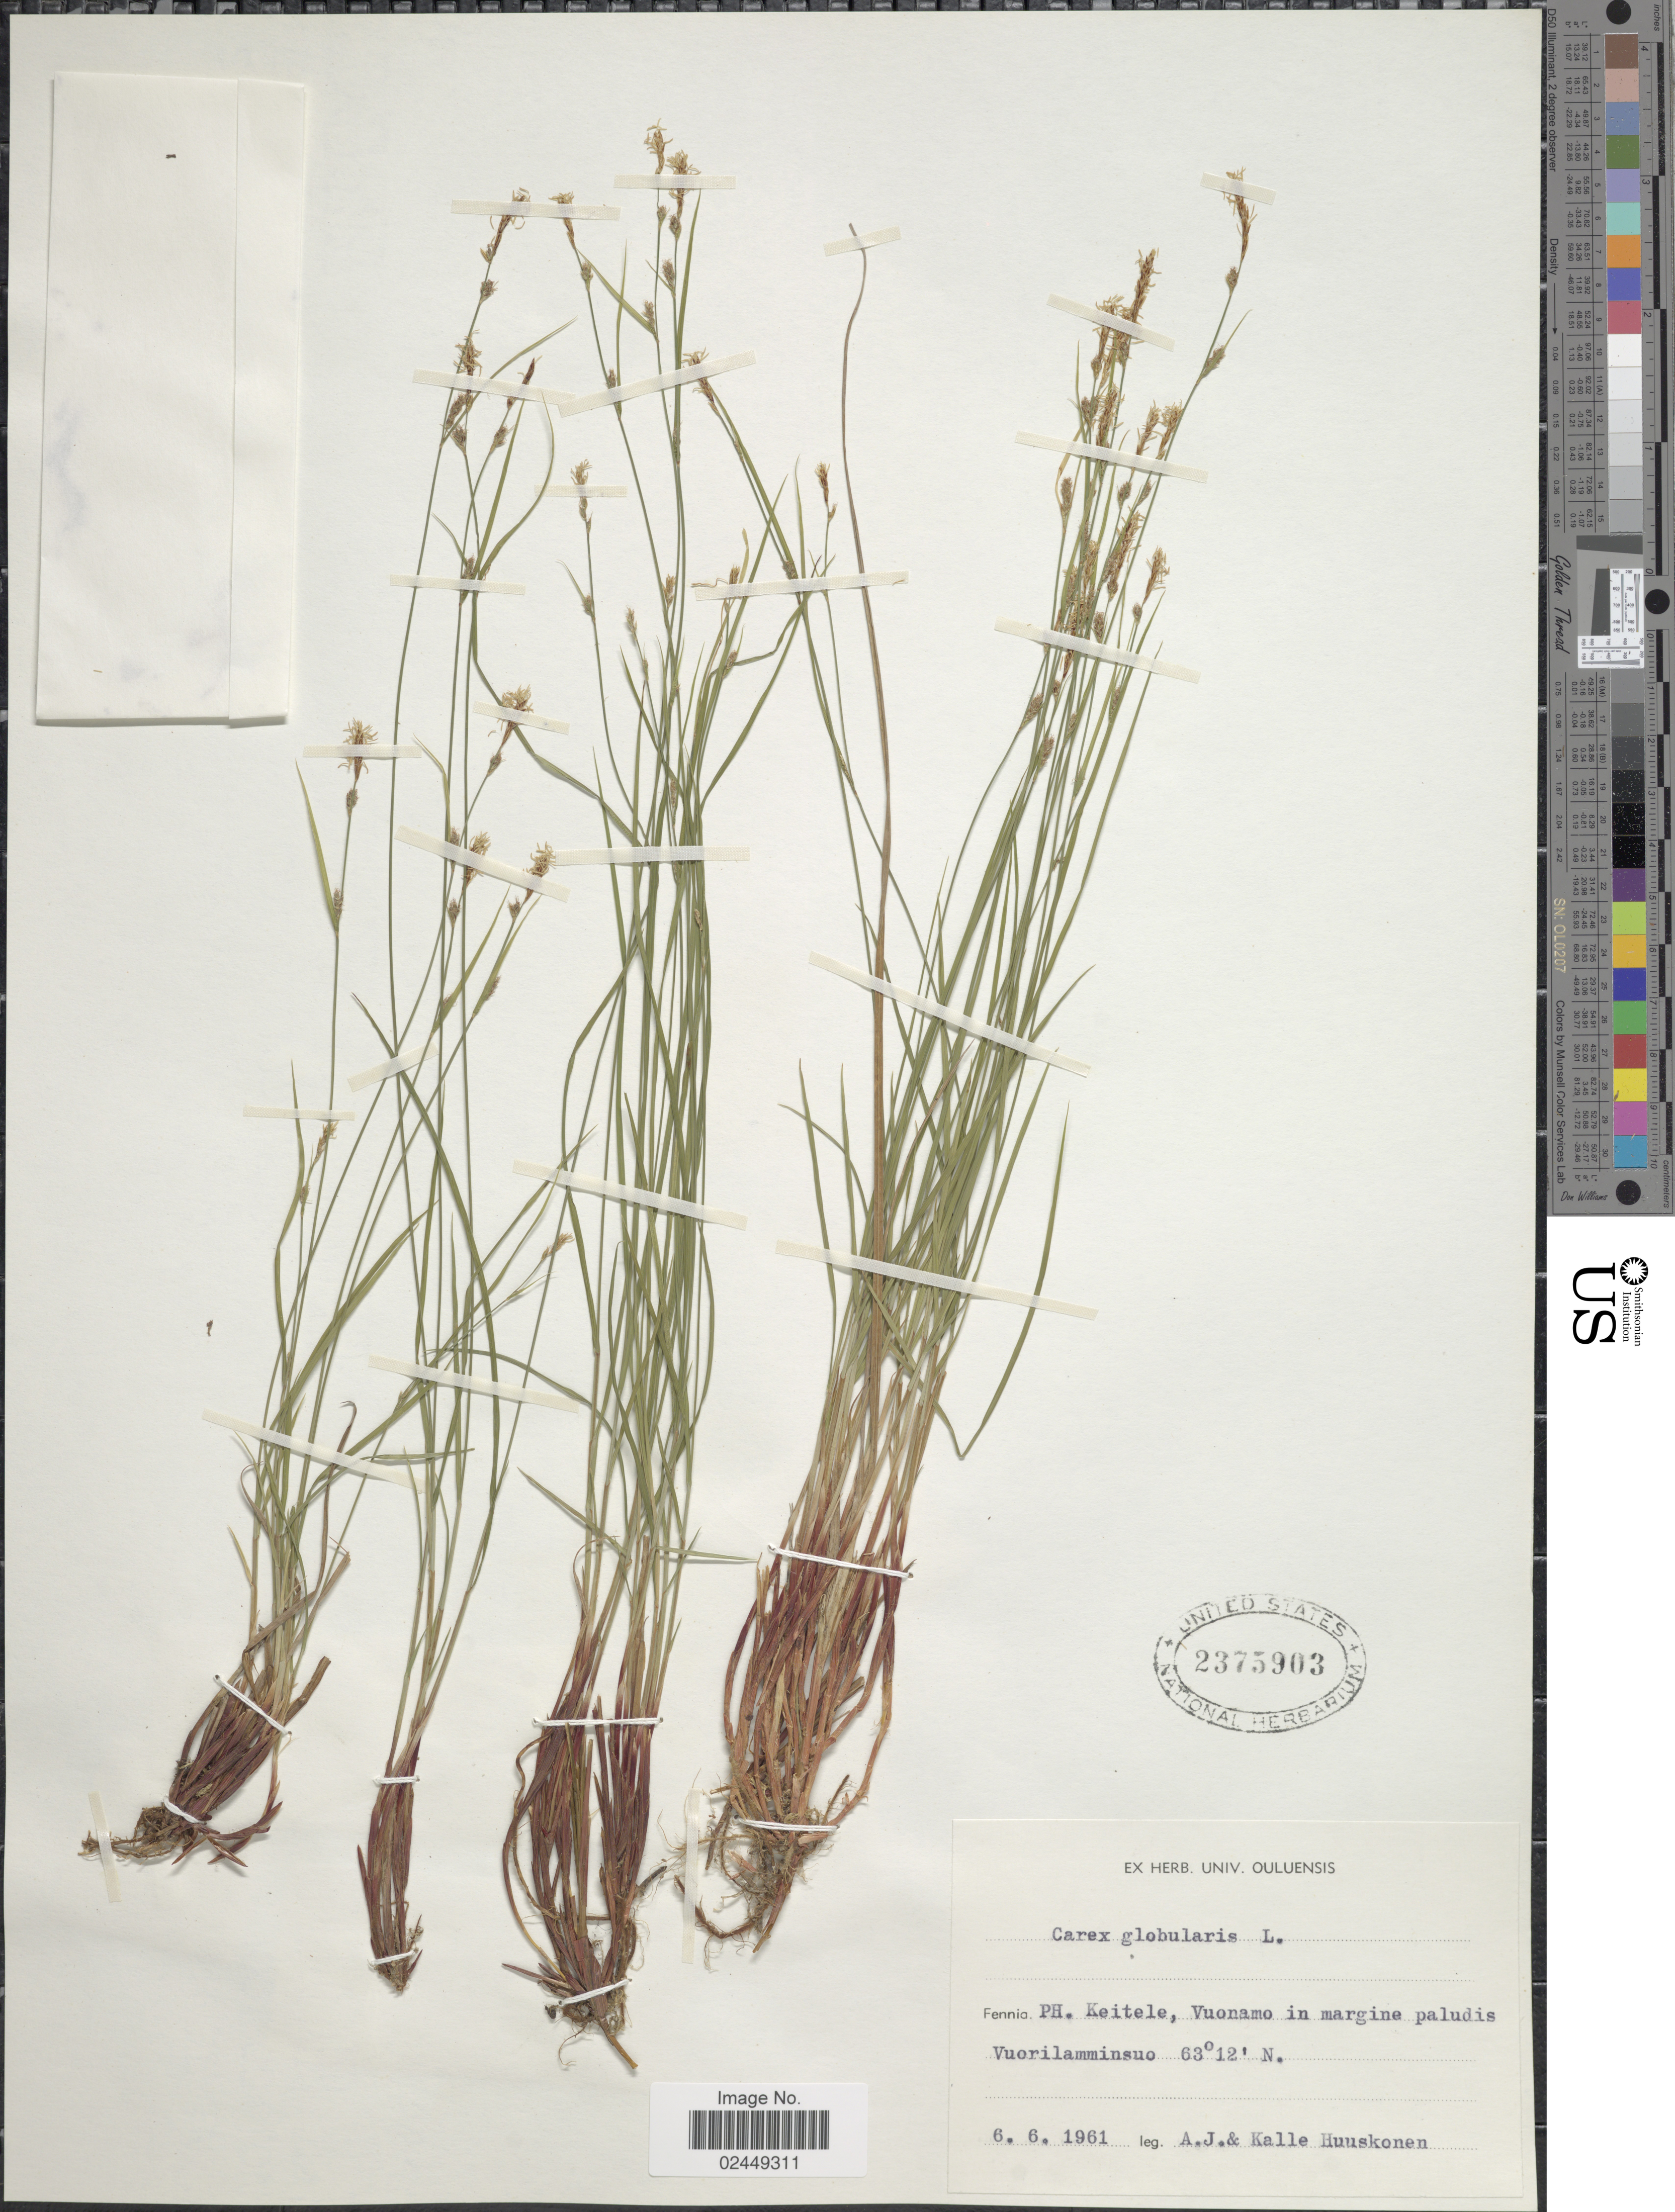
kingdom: Plantae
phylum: Tracheophyta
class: Liliopsida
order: Poales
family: Cyperaceae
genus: Carex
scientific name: Carex globularis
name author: L.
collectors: A. Huuskonen & K. Huuskonen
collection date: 1961-06-06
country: Finland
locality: PH. Keitele, Vuonamo in margine paludis Vuorilamminsuo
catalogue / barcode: US 2375903